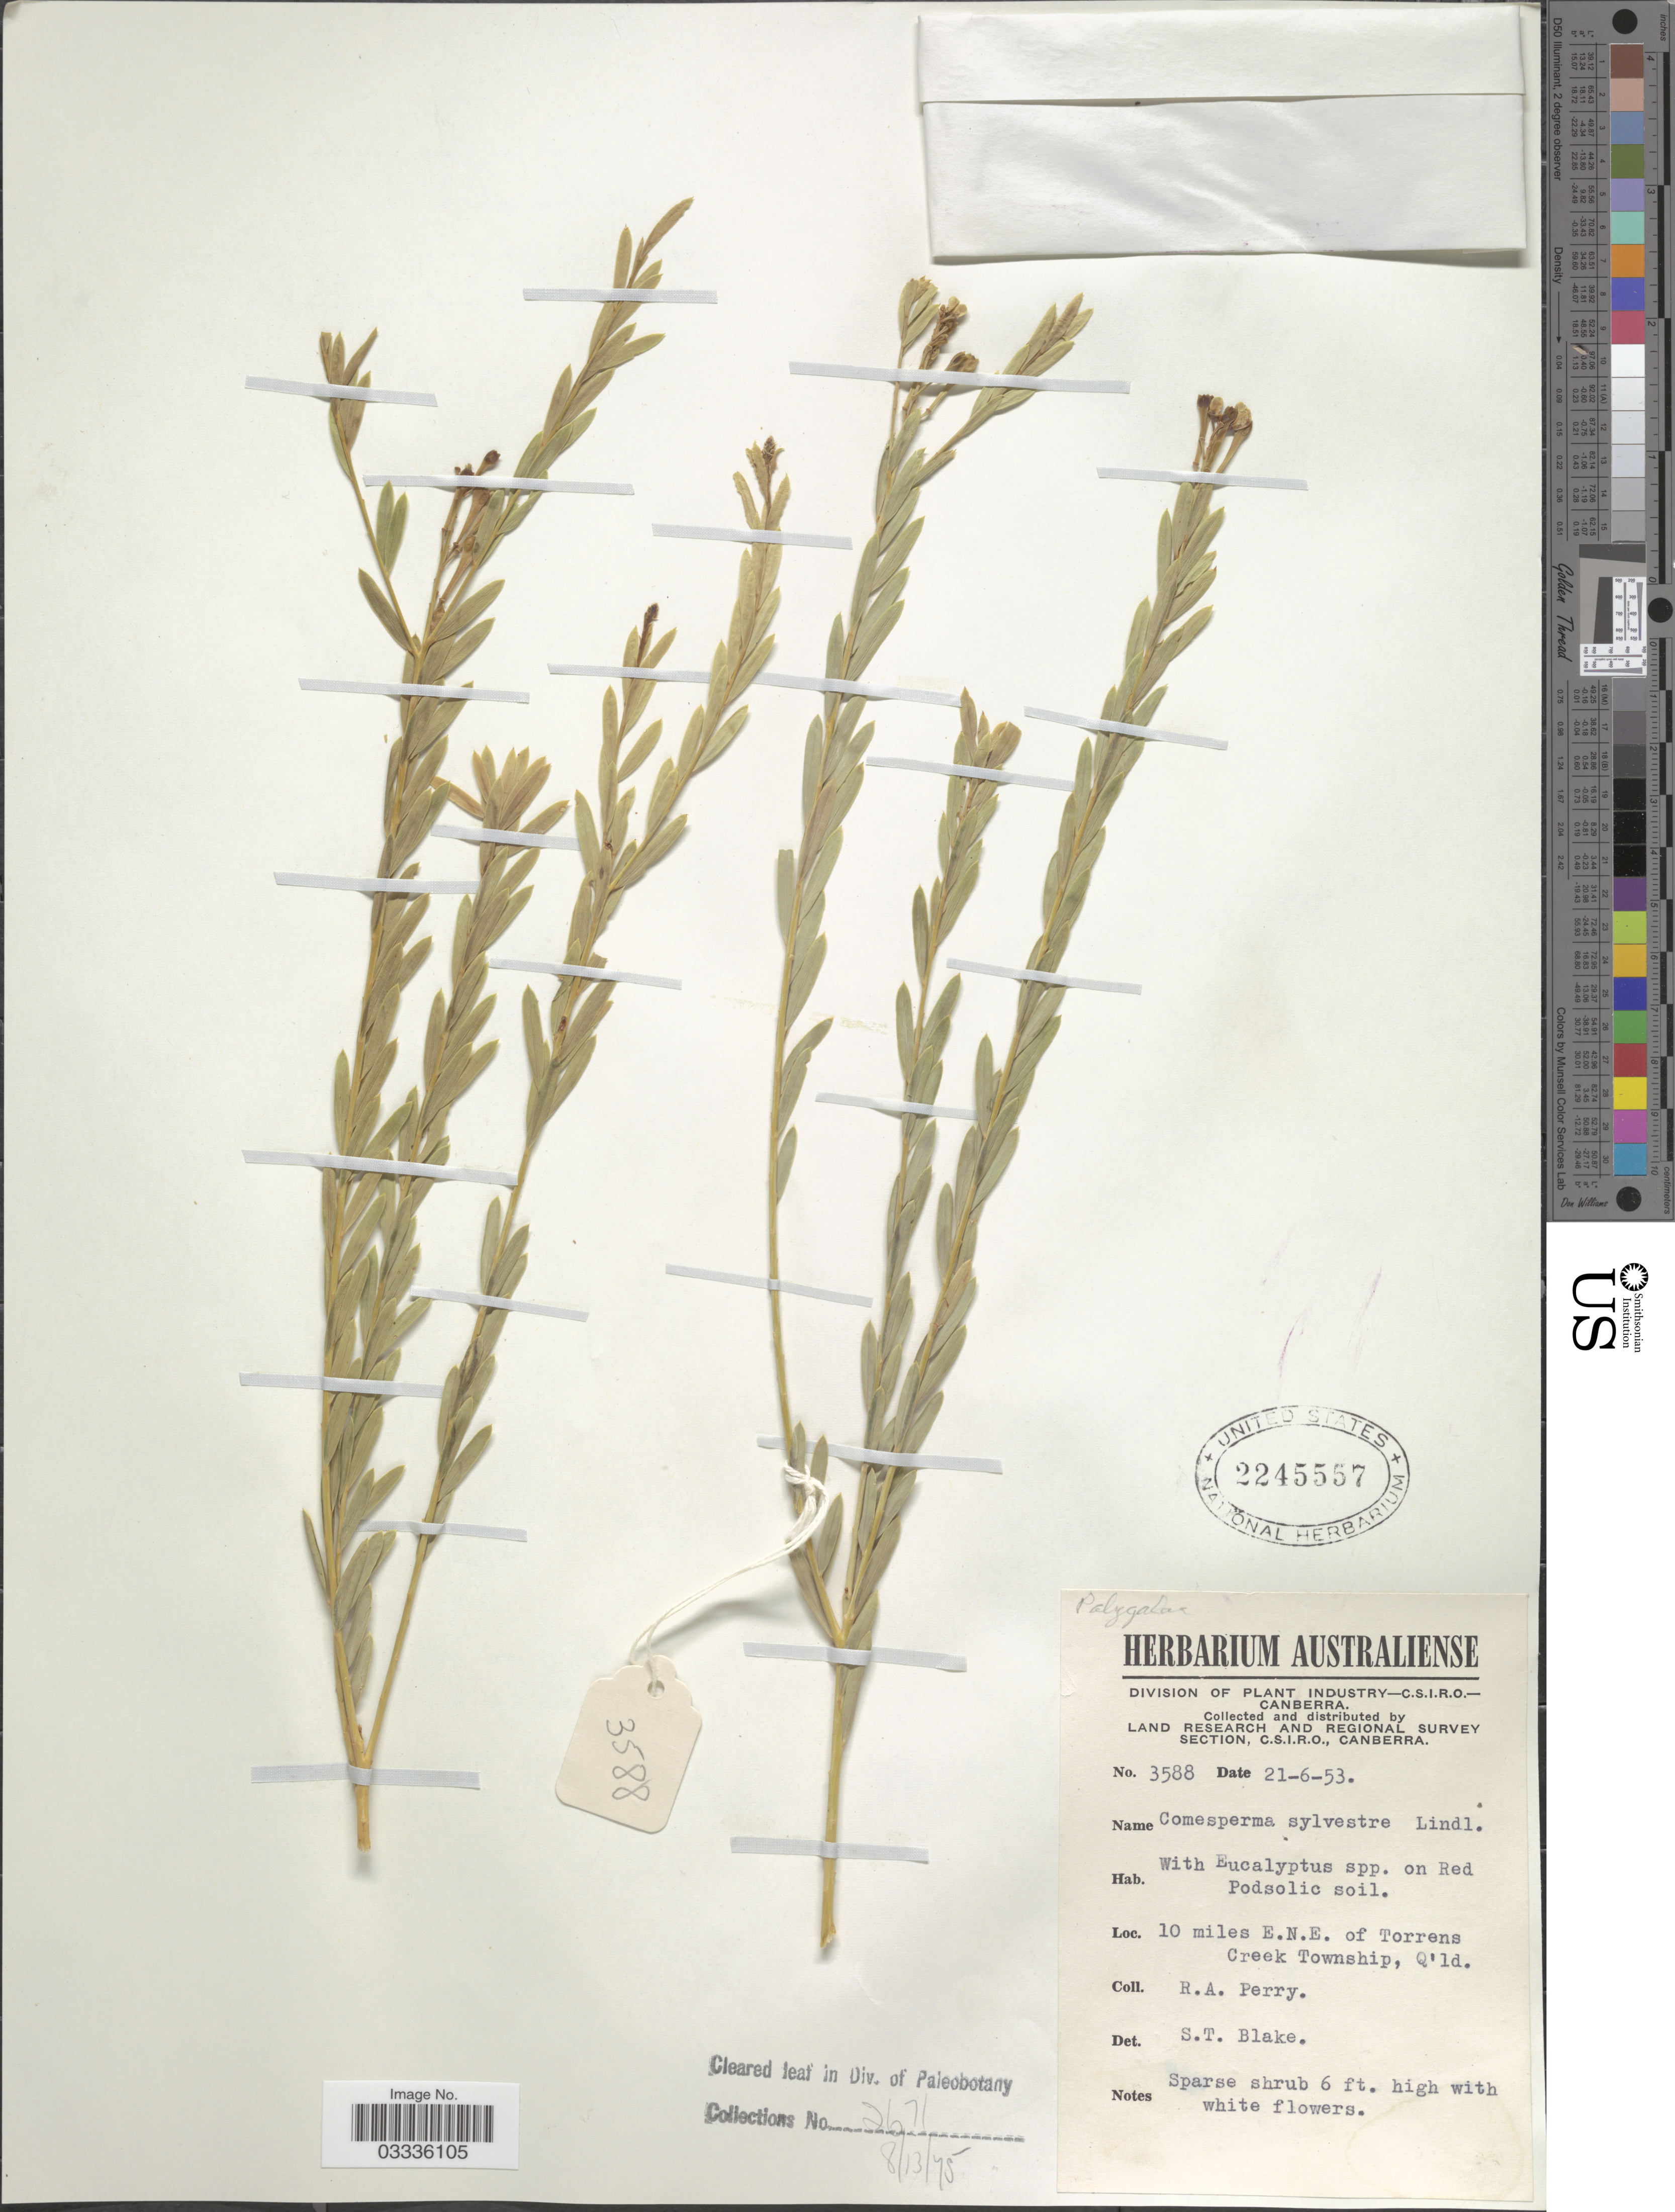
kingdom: Plantae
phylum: Tracheophyta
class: Magnoliopsida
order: Fabales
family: Polygalaceae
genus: Comesperma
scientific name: Comesperma sylvestre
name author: Lindl.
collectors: Perry, R. A.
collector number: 3588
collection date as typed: Transcribed d/m/y: 21/6/53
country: Australia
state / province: Queensland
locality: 10 miles E.N.E. of Torrens Creek Township.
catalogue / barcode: US 2245557